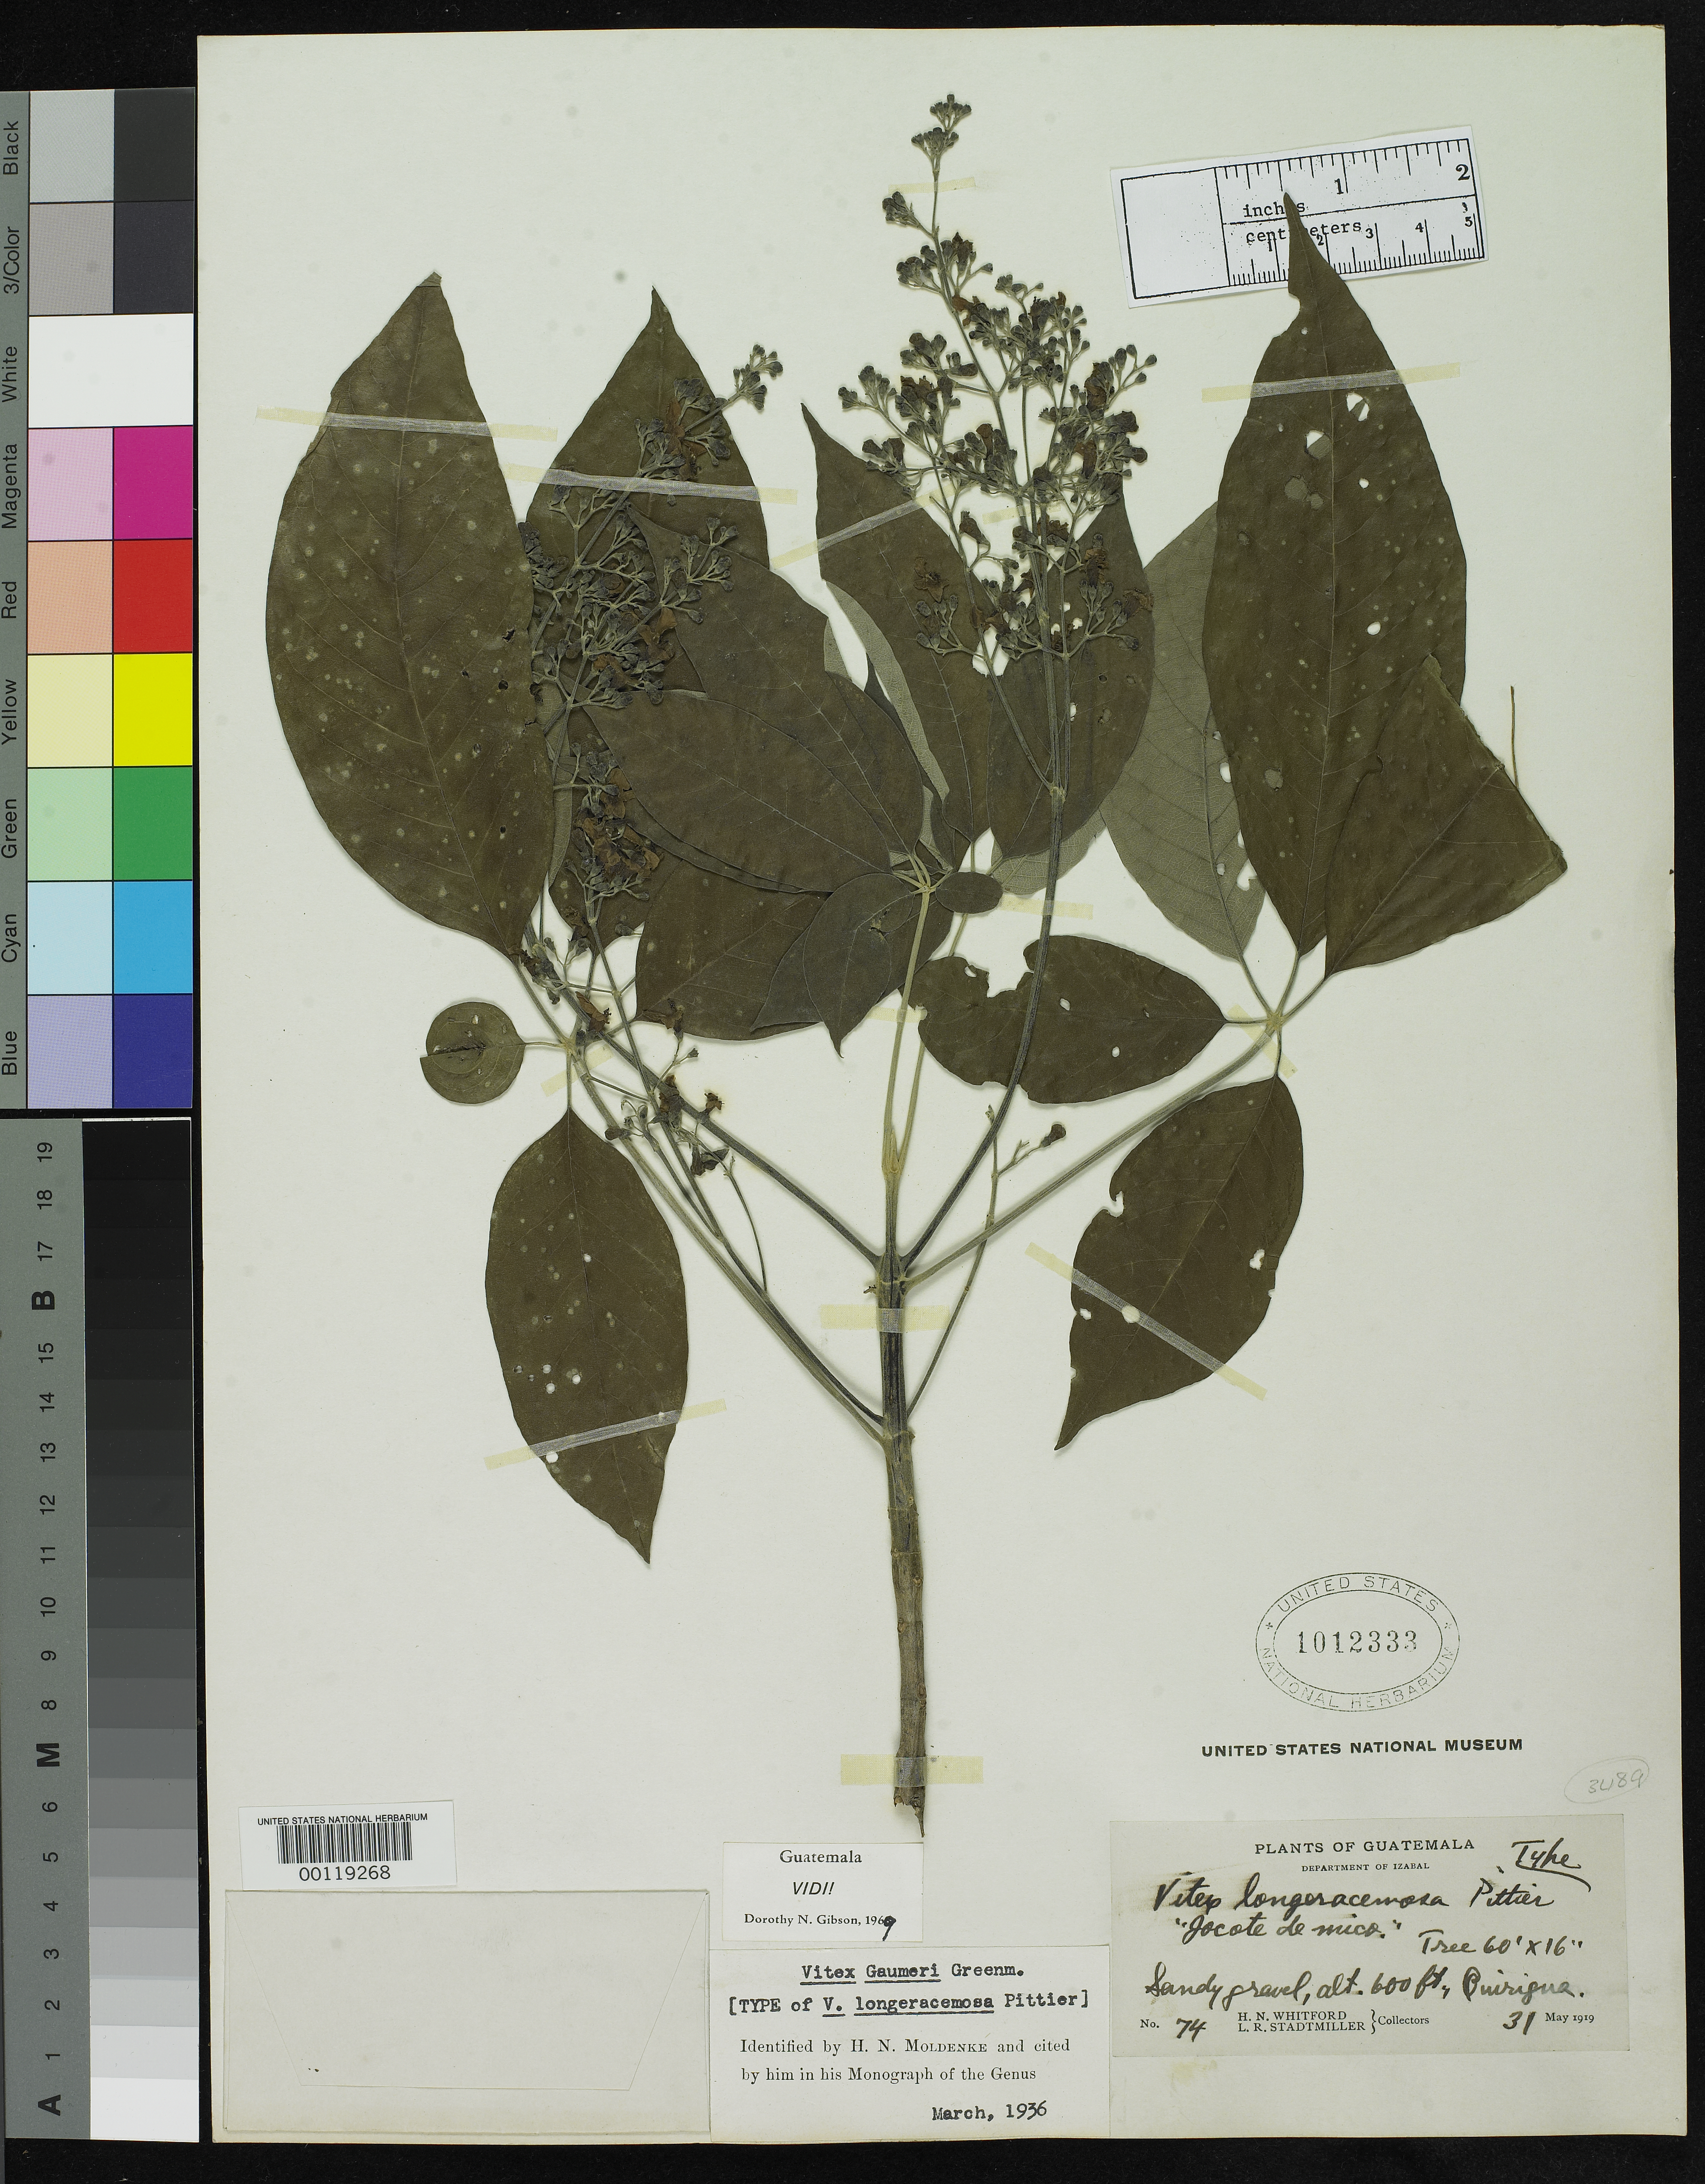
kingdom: Plantae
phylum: Tracheophyta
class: Magnoliopsida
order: Lamiales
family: Lamiaceae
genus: Vitex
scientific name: Vitex longeracemosa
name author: Pittier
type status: Holotype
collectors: H. N. Whitford & L. Stadtmiller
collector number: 74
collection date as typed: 31 May 1919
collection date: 1919-05-31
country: Guatemala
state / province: Izabal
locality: Quiriguá.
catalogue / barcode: US 1012333